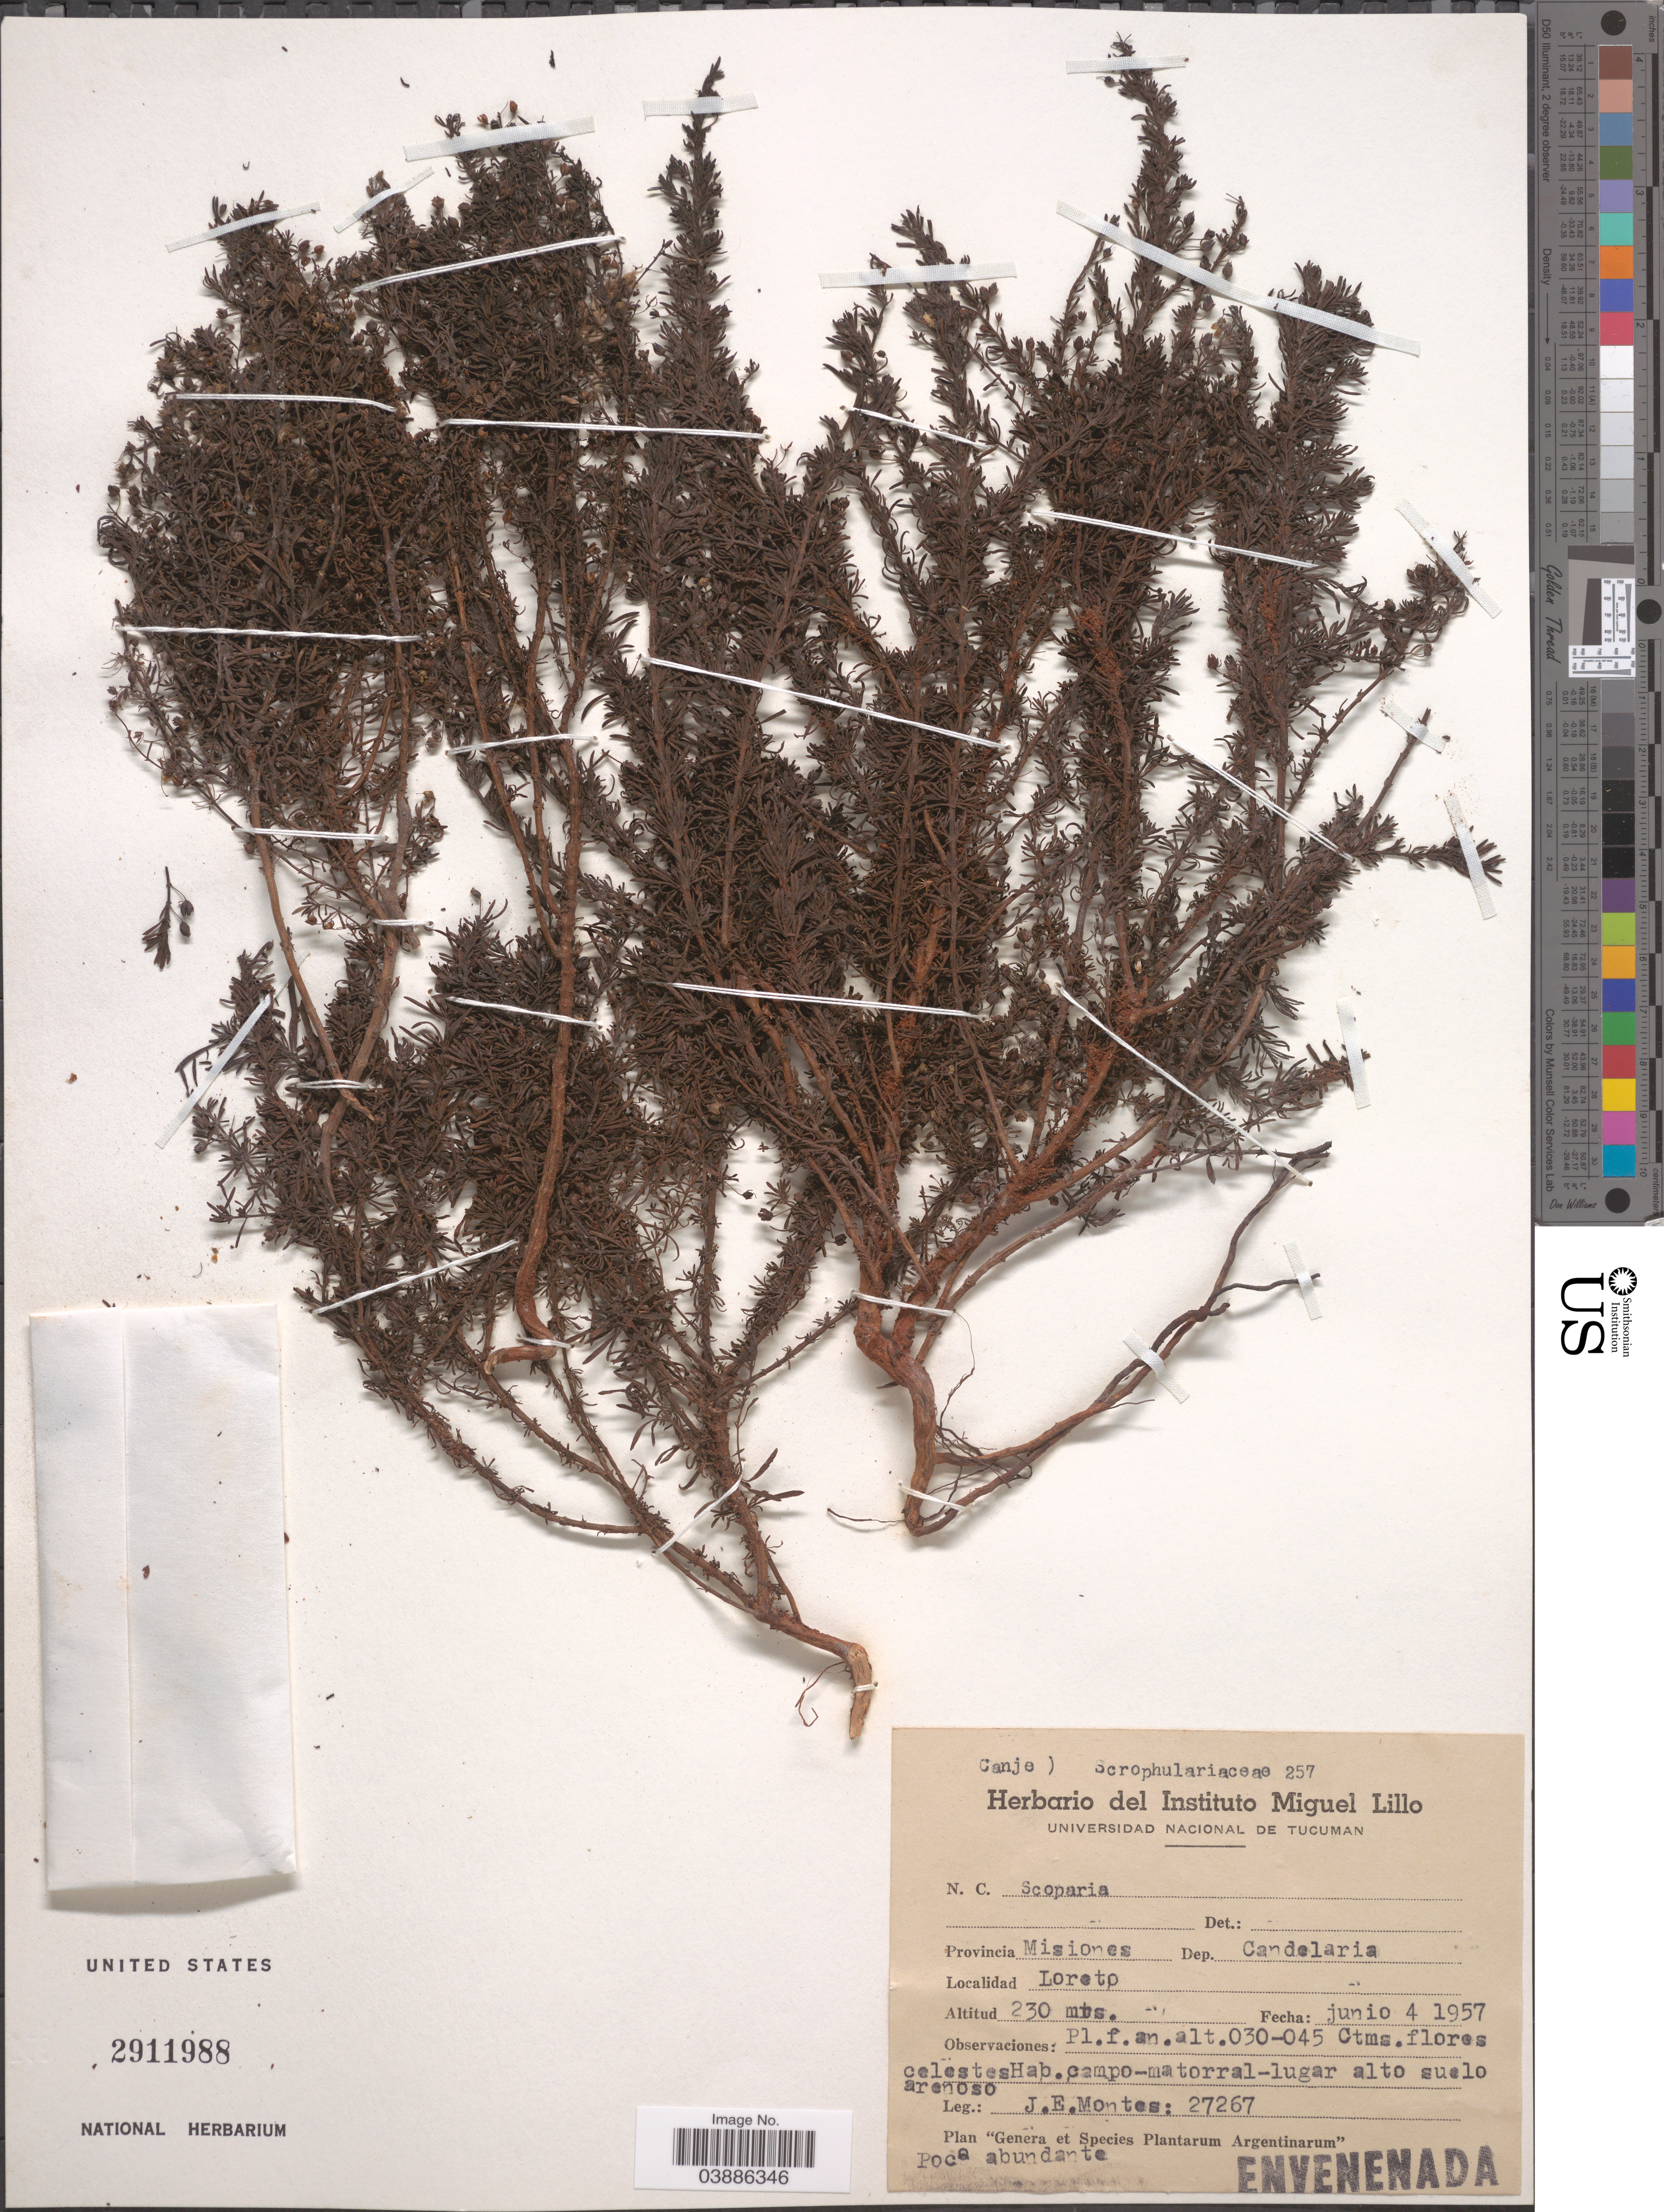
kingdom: Plantae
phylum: Tracheophyta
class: Magnoliopsida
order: Lamiales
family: Plantaginaceae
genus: Scoparia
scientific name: Scoparia sp.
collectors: J. E. Montes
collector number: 27267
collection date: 1957-06-04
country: Argentina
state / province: Misiones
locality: Dep. Candelaria. Loreto.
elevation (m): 230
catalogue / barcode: US 2911988